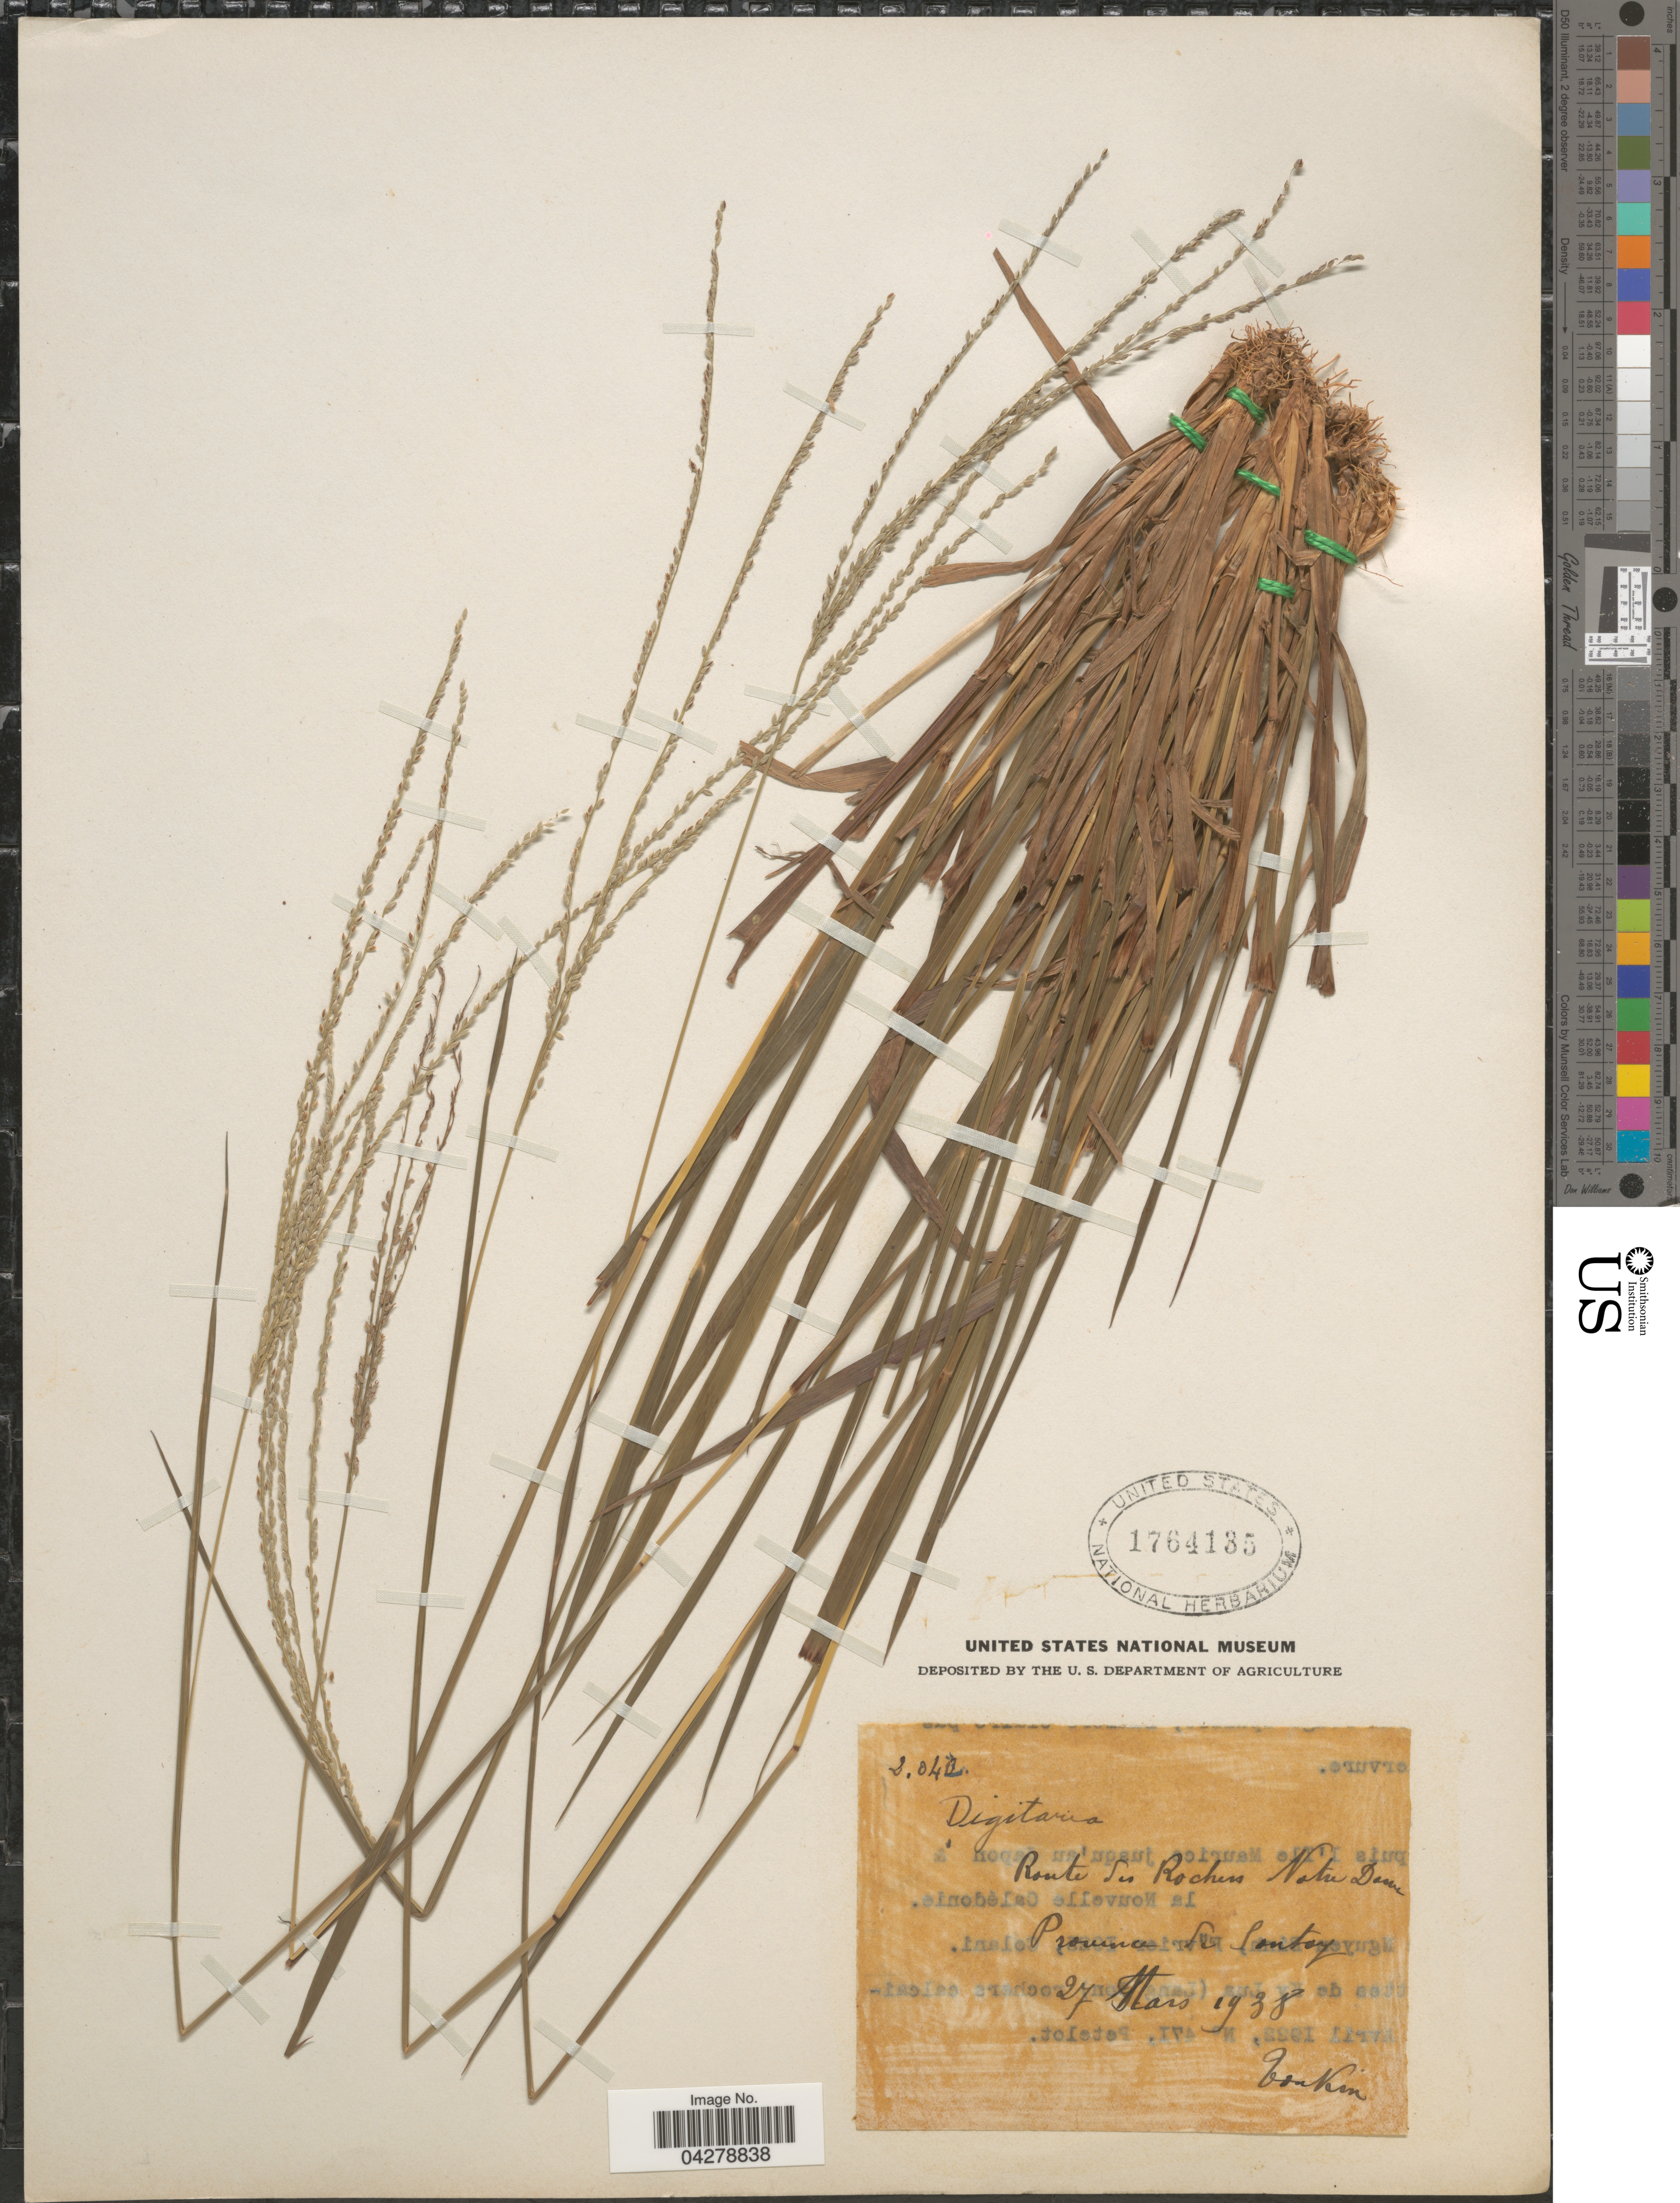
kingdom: Plantae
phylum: Tracheophyta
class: Liliopsida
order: Poales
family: Poaceae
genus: Digitaria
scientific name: Digitaria sp.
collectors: -. Bonkin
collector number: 2040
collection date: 1938-03-27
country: Vietnam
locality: Route de Rochers Notre Dame Province de Sontay.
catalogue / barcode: US 1764135